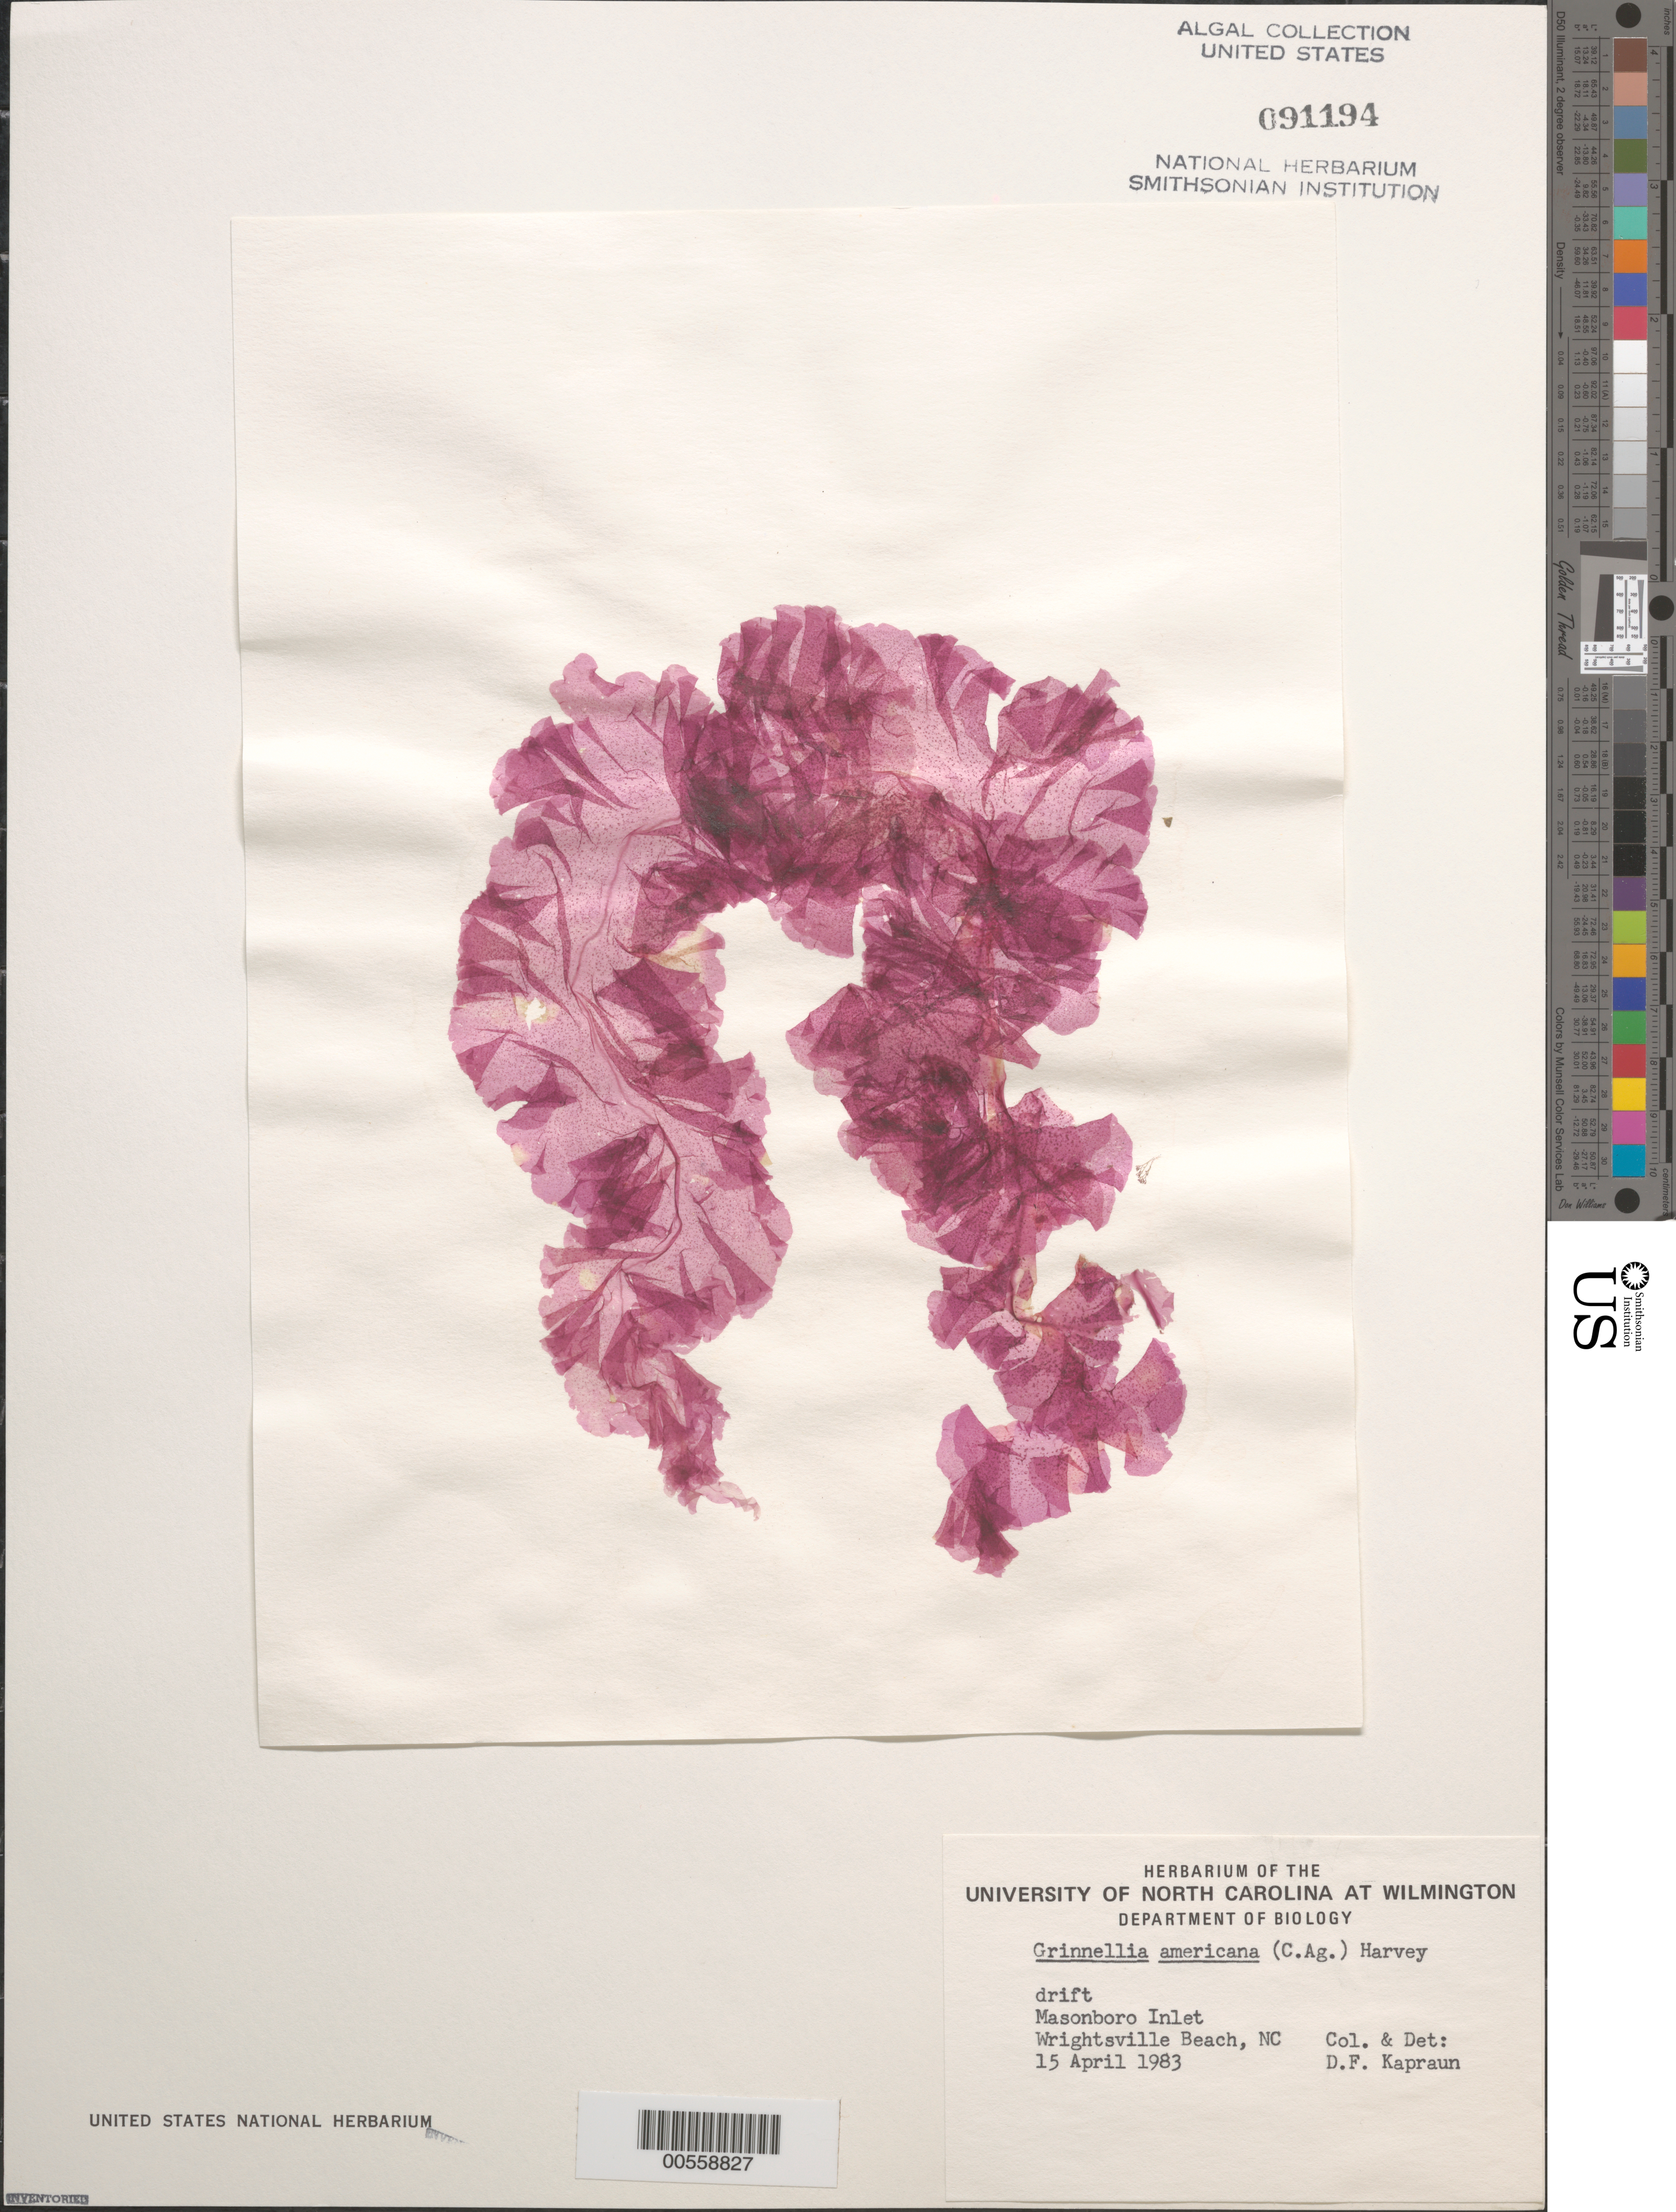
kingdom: Plantae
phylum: Rhodophyta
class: Florideophyceae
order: Ceramiales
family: Delesseriaceae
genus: Grinnellia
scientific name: Grinnellia americana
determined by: Kapraun, D. F.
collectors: D. F. Kapraun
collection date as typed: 15 Apr 1983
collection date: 1983-04-15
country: United States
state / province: North Carolina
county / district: New Hanover County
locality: Wrightsville Beach, Masonboro Inlet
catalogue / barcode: US 91194